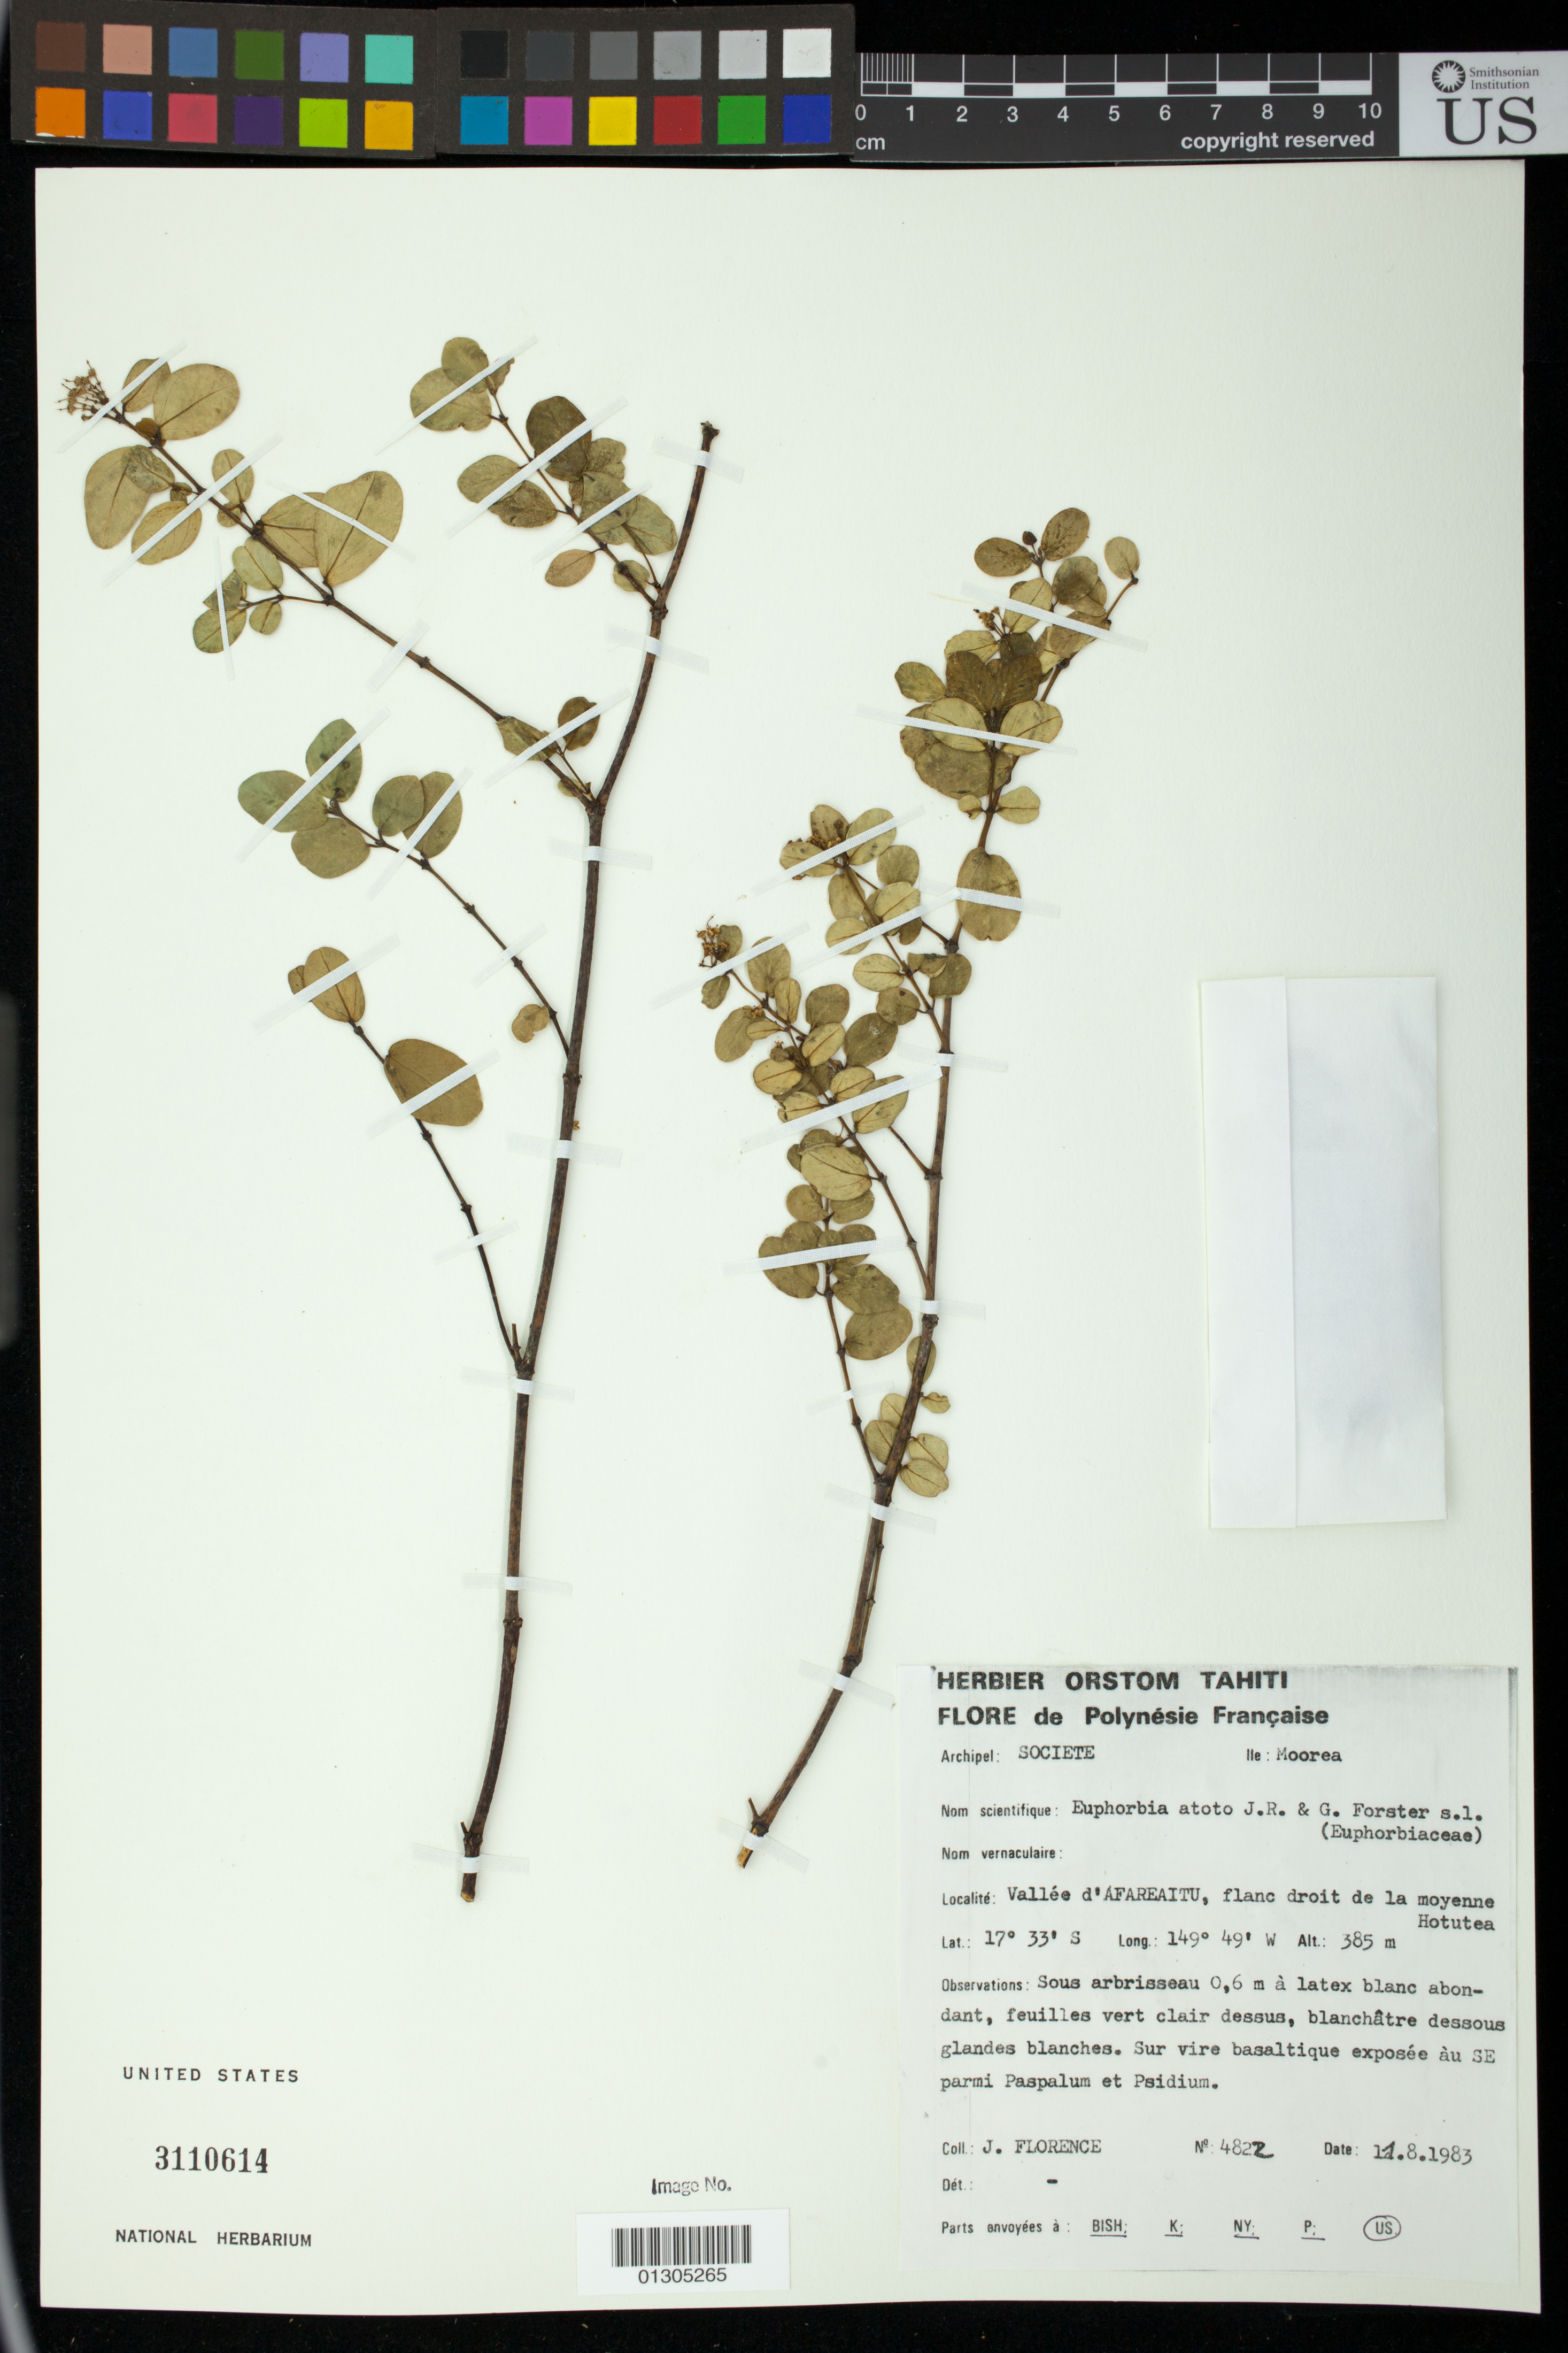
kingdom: Plantae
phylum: Tracheophyta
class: Magnoliopsida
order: Malpighiales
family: Euphorbiaceae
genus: Euphorbia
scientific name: Euphorbia atoto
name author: G. Forst.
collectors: J. Florence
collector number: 4822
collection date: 1983-08-11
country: French Polynesia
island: Moorea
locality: Ile: Moorea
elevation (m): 385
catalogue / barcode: US 3110614